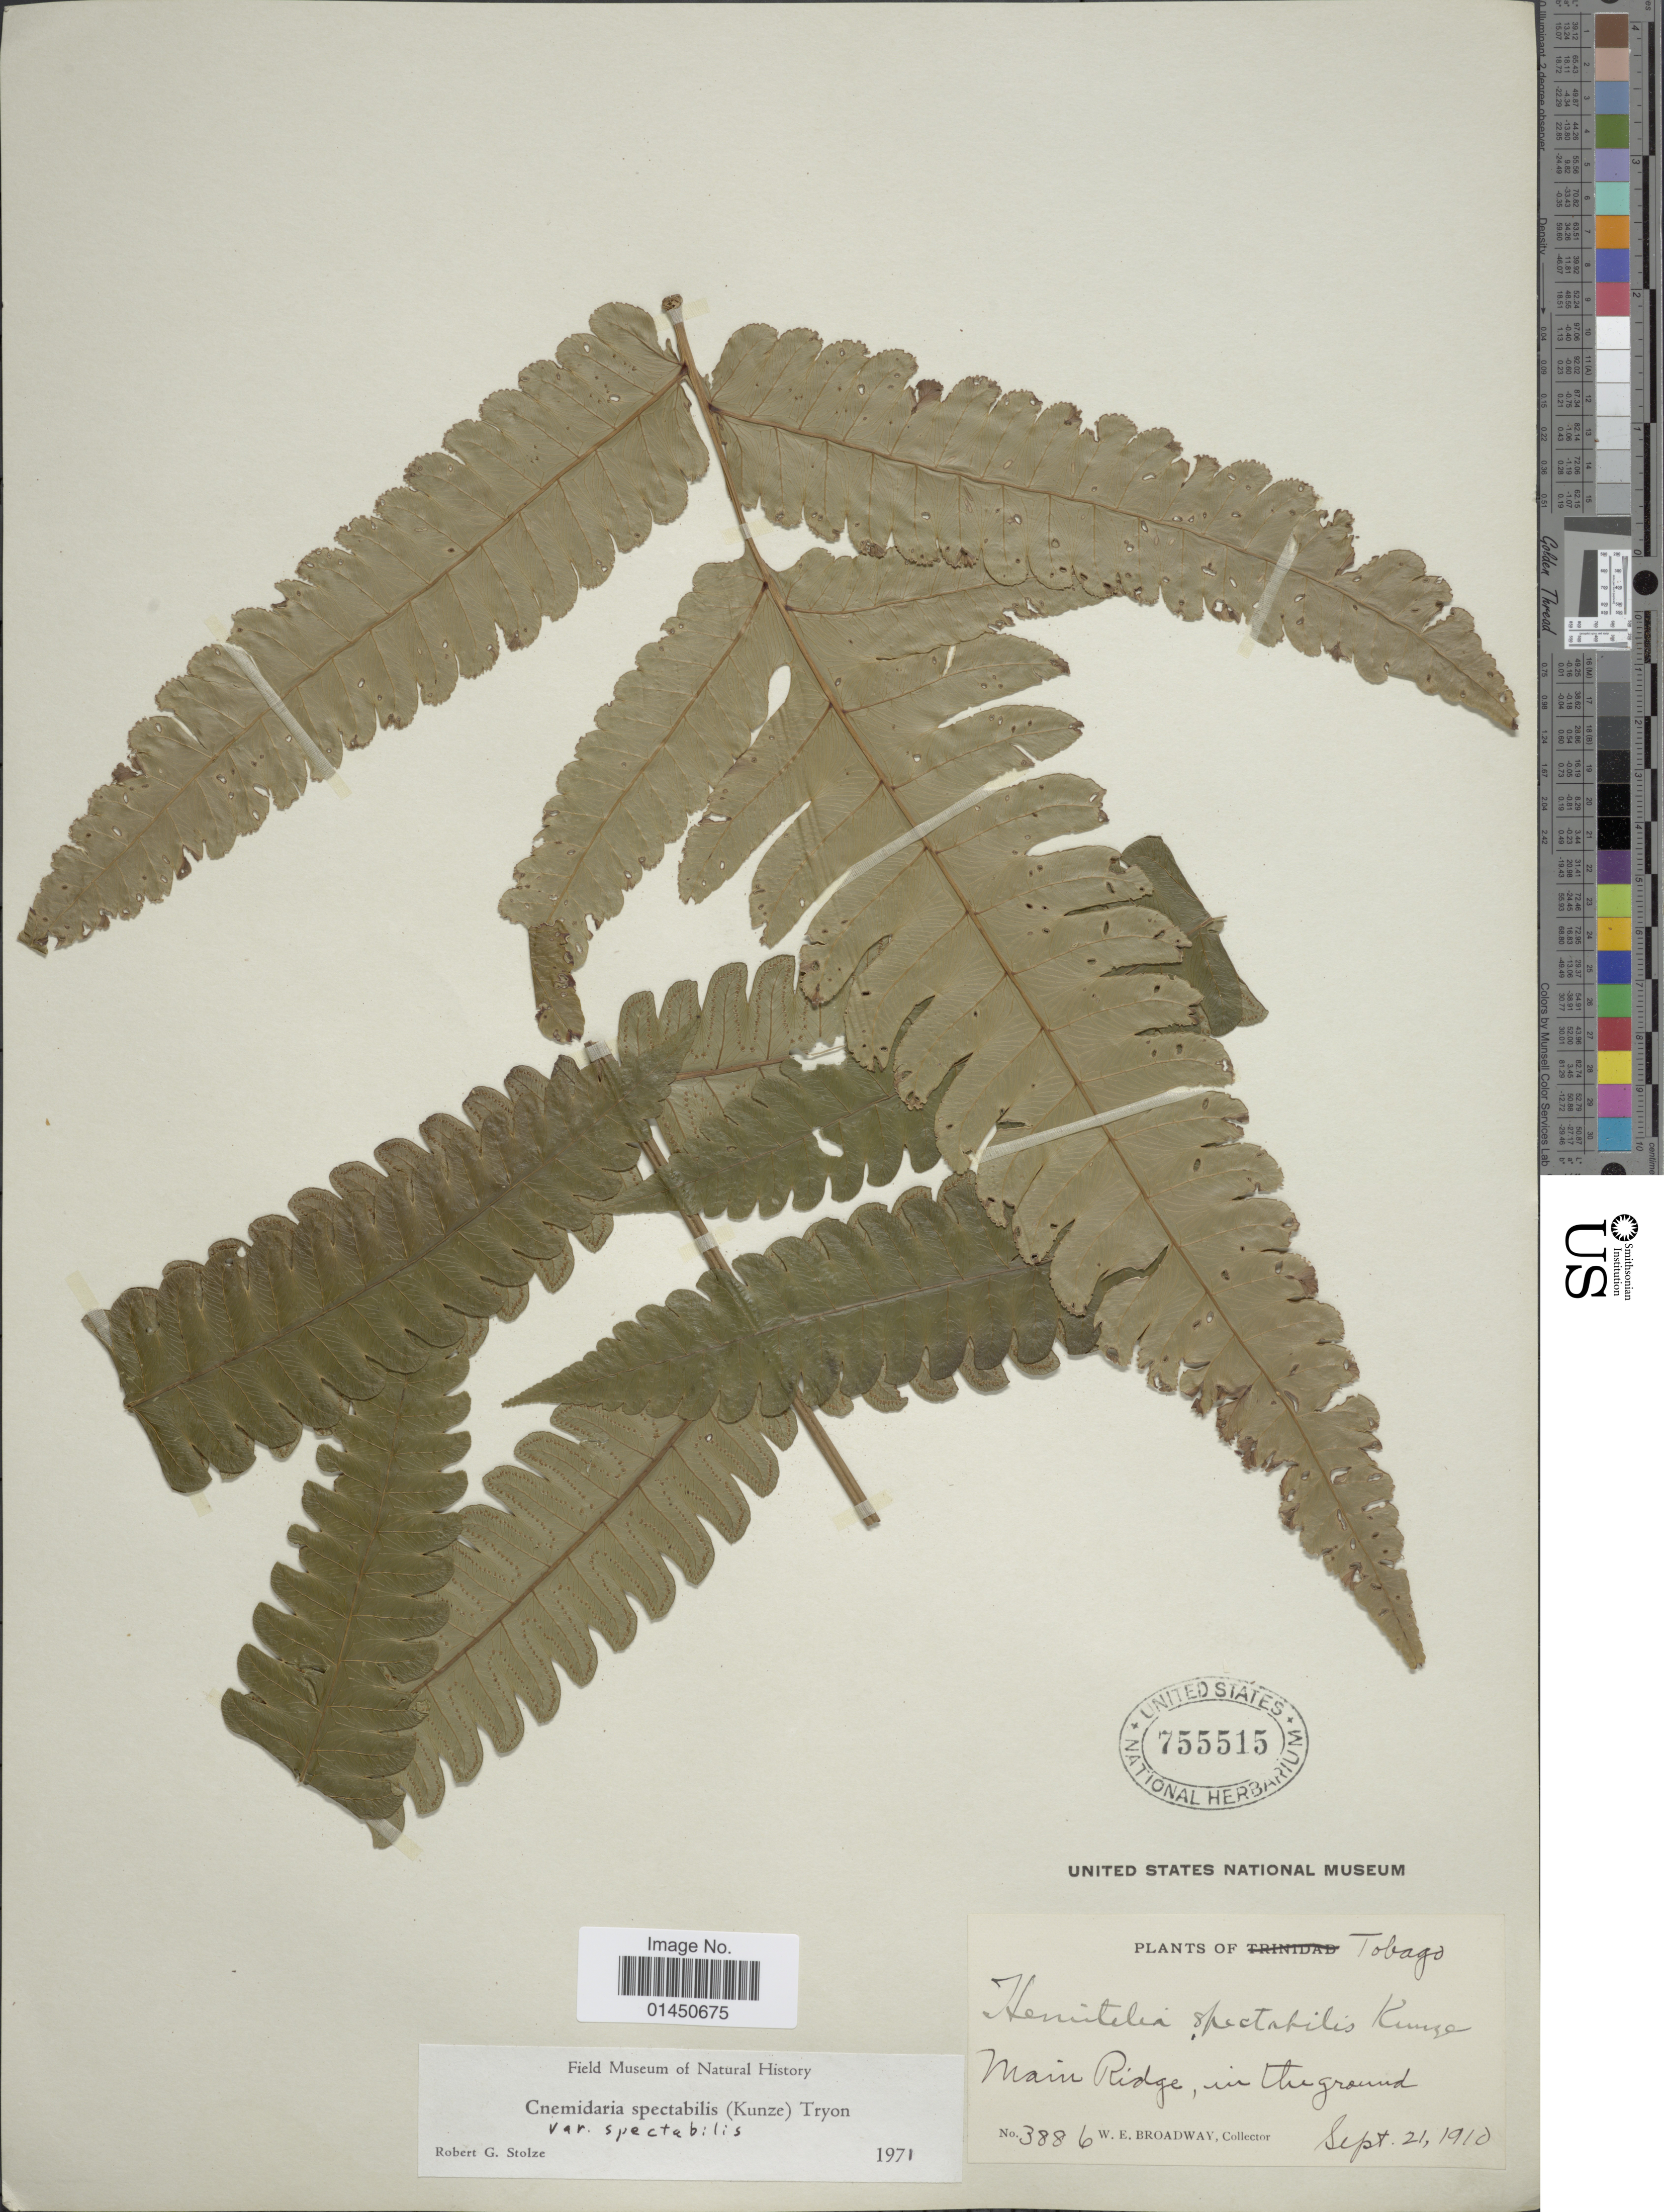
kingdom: Plantae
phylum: Tracheophyta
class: Polypodiopsida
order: Cyatheales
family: Cyatheaceae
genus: Cyathea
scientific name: Cyathea spectabilis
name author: (Kunze) Domin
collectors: W. E. Broadway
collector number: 3886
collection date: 1910-09-21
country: Trinidad and Tobago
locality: Tobago, Marin Ridge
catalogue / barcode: US 755515